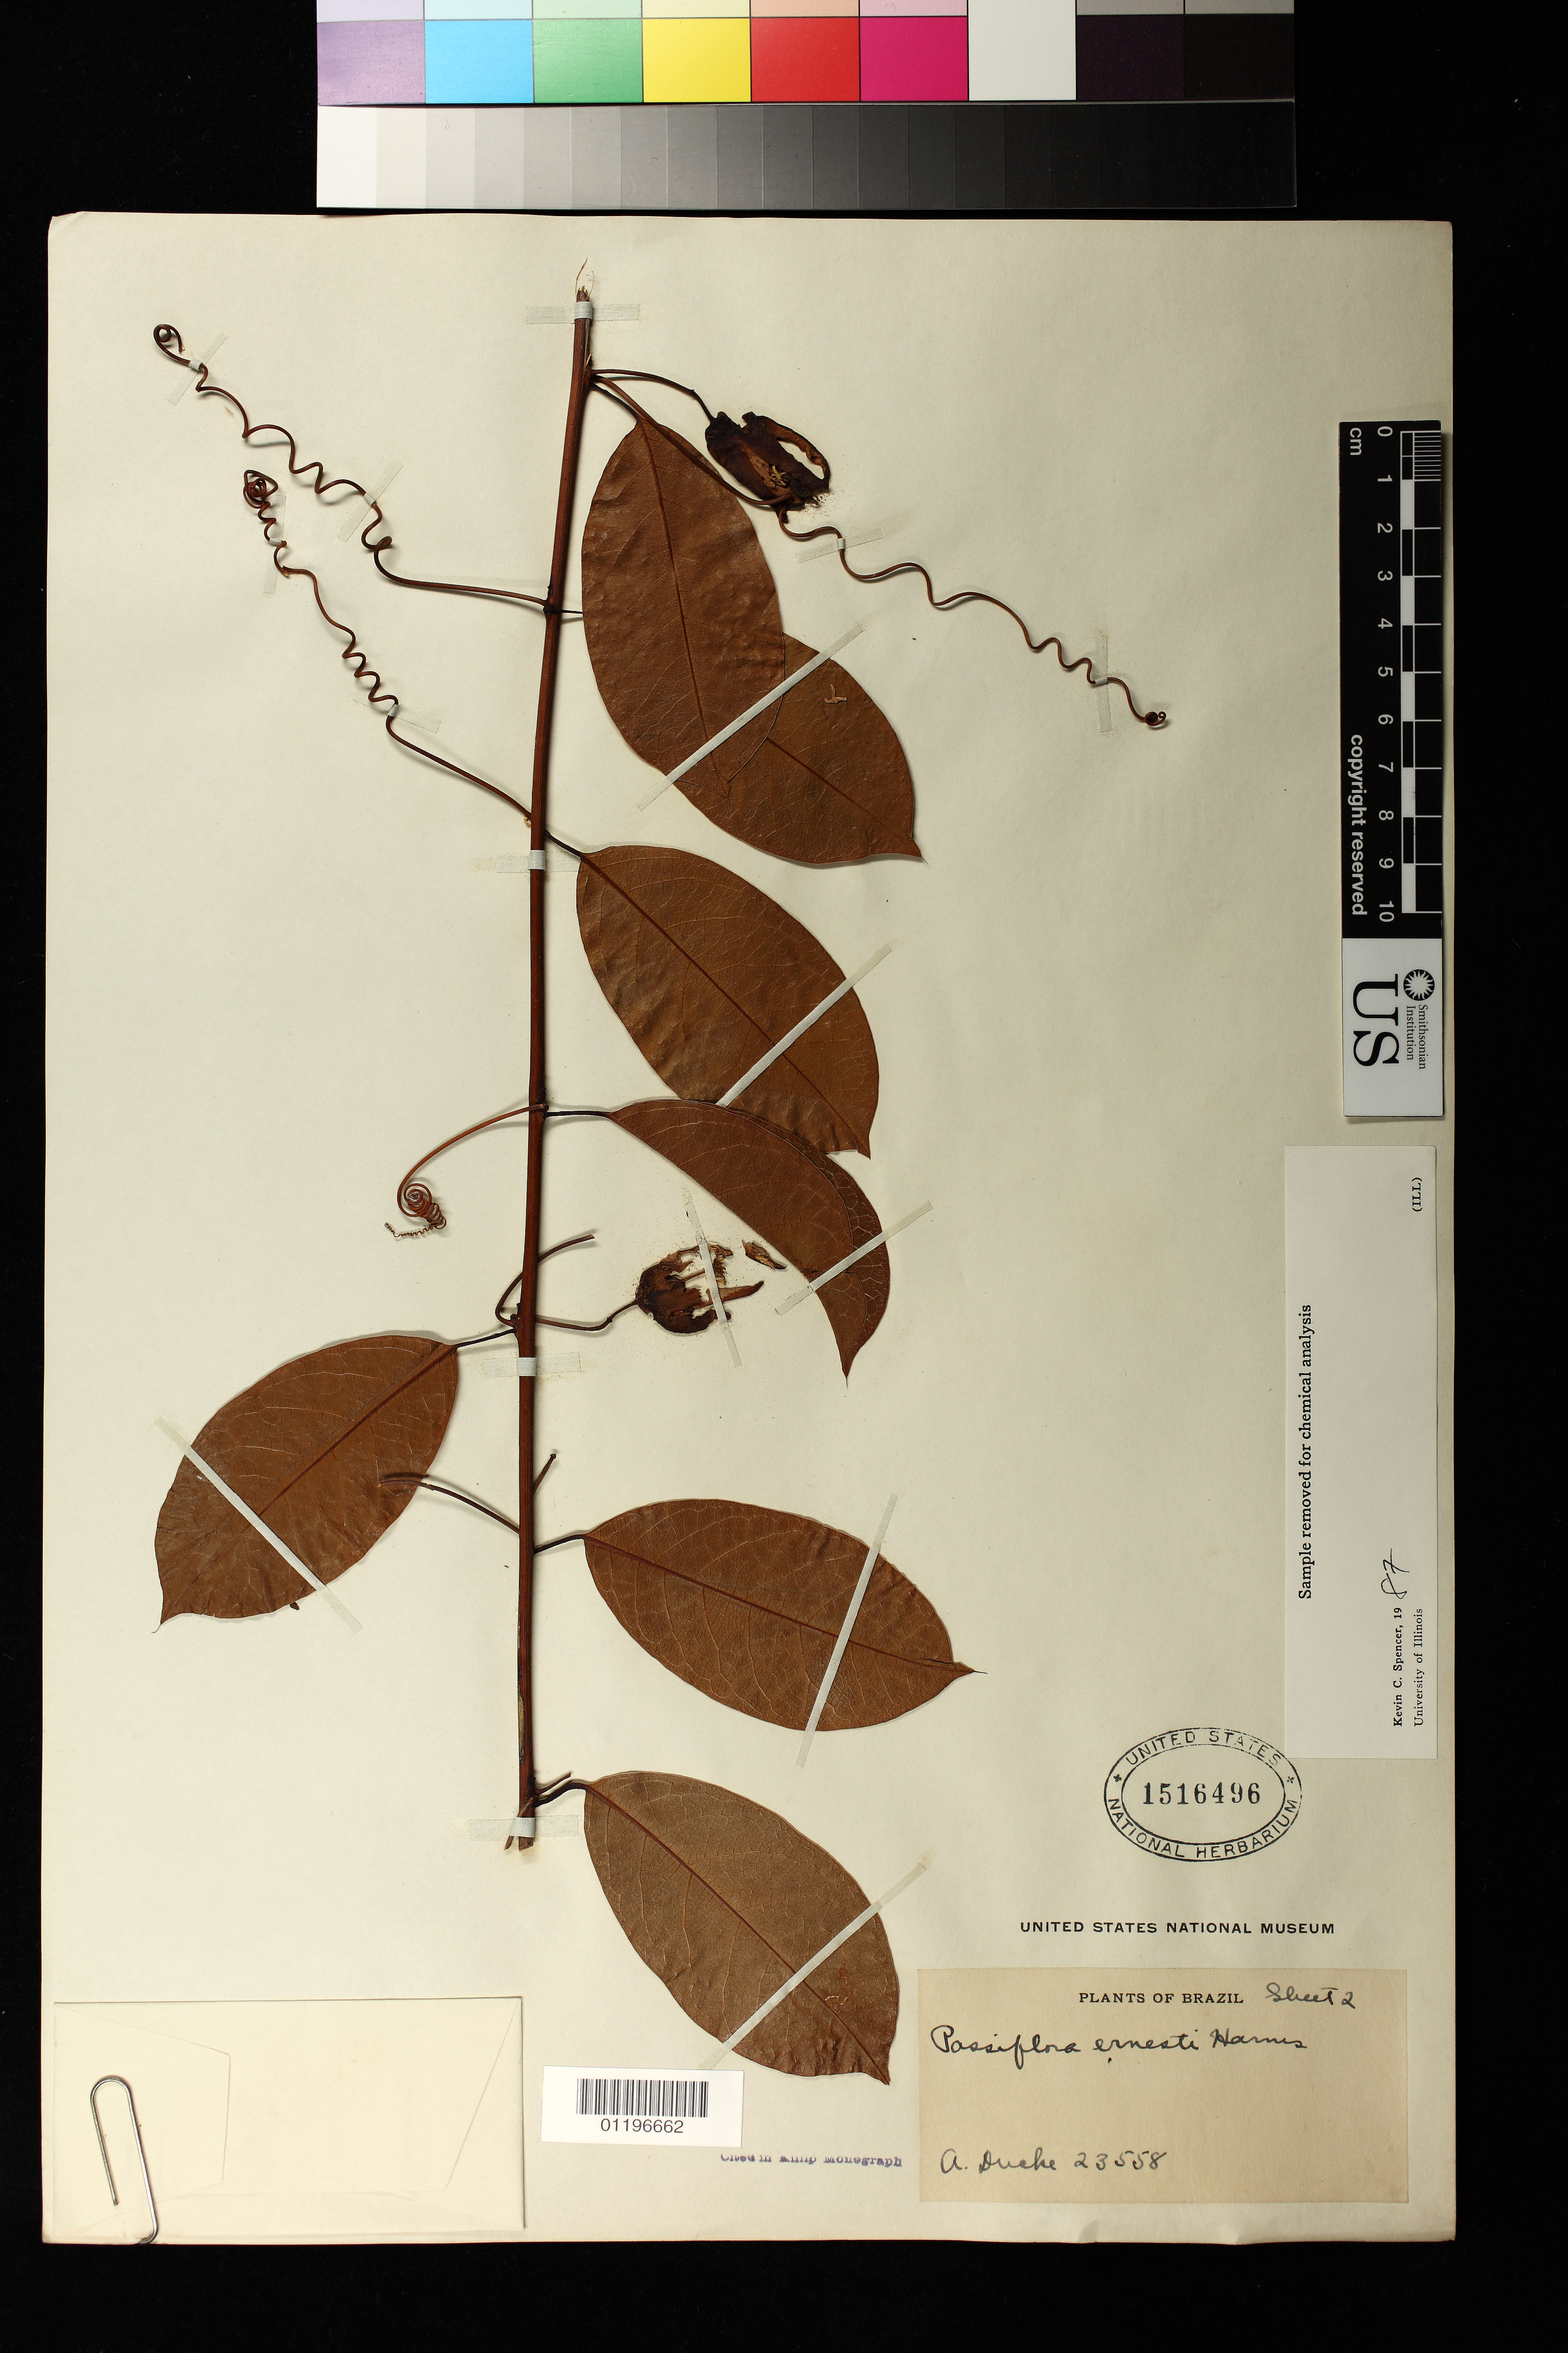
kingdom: Plantae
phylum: Tracheophyta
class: Magnoliopsida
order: Malpighiales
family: Passifloraceae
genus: Passiflora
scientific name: Passiflora ernestii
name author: Harms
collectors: A. Ducke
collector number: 23558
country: Brazil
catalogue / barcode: US 1516496